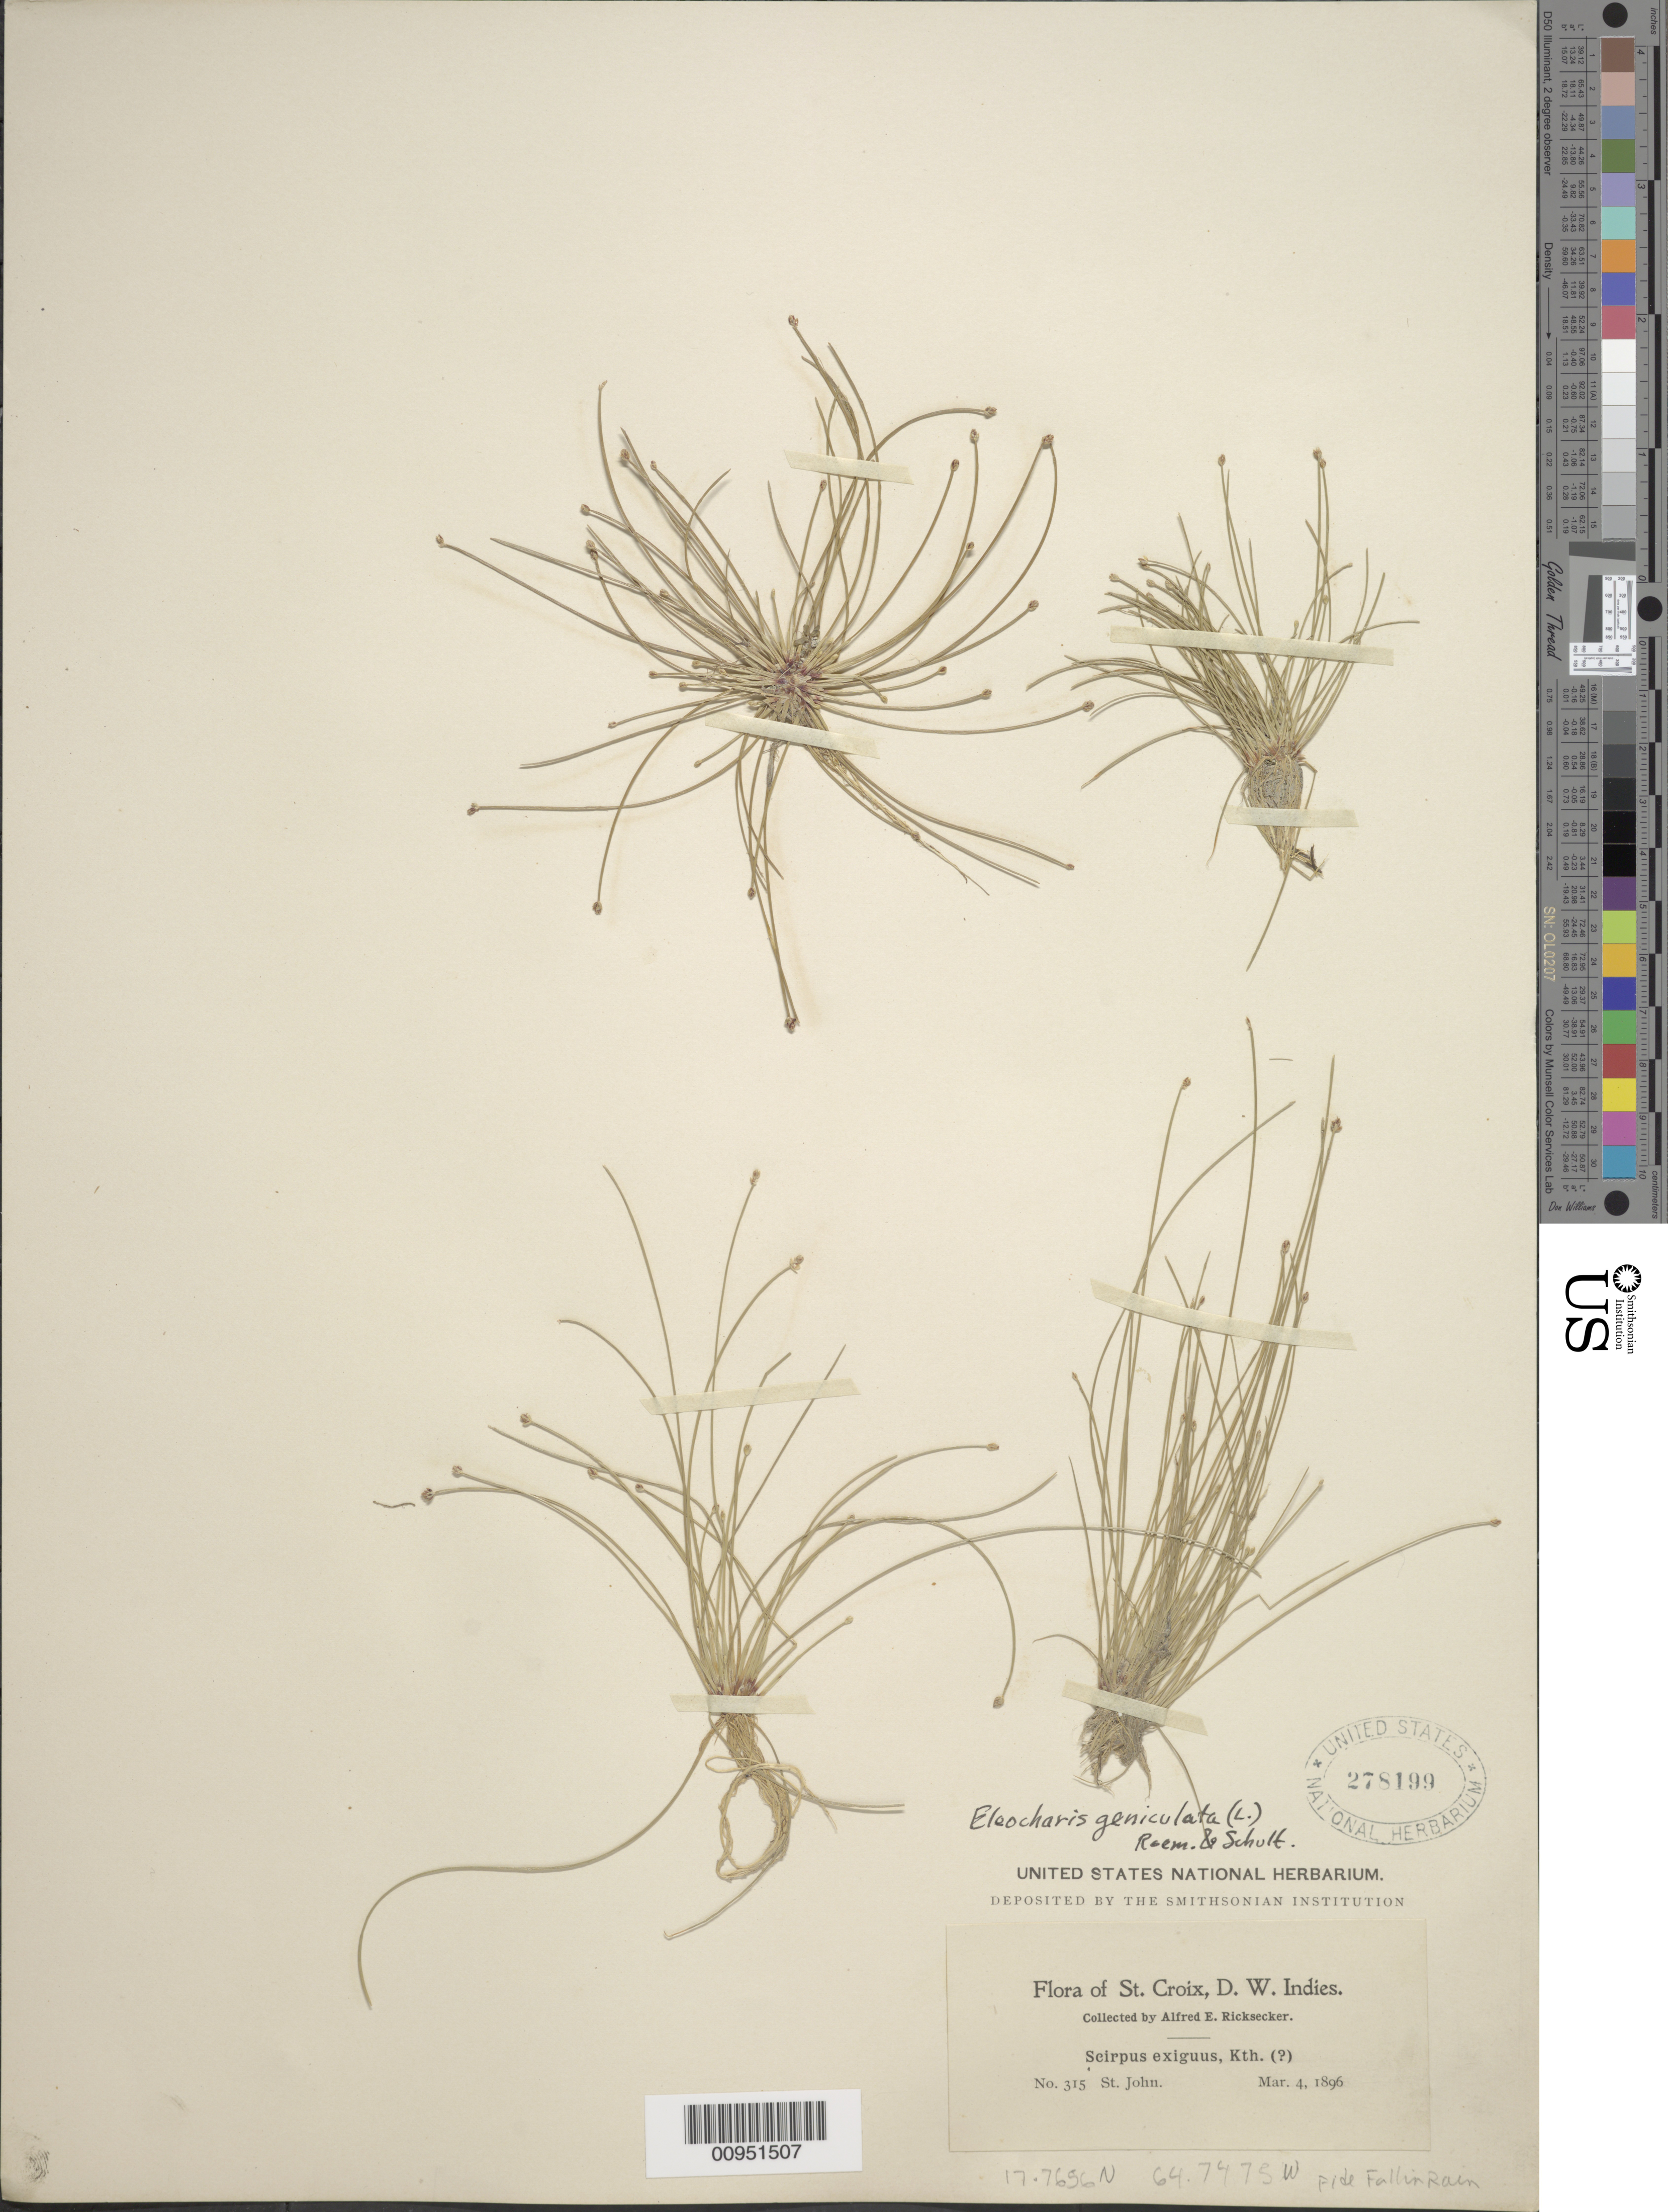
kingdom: Plantae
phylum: Tracheophyta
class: Liliopsida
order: Poales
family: Cyperaceae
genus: Eleocharis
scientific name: Eleocharis geniculata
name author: (L.) Roem. & Schult.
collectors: A. E. Ricksecker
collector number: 315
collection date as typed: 04 Mar 1896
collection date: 1896-03-04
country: U.S. Virgin Islands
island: St. Croix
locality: St. John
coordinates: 17.7656, -64.7475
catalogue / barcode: US 278199